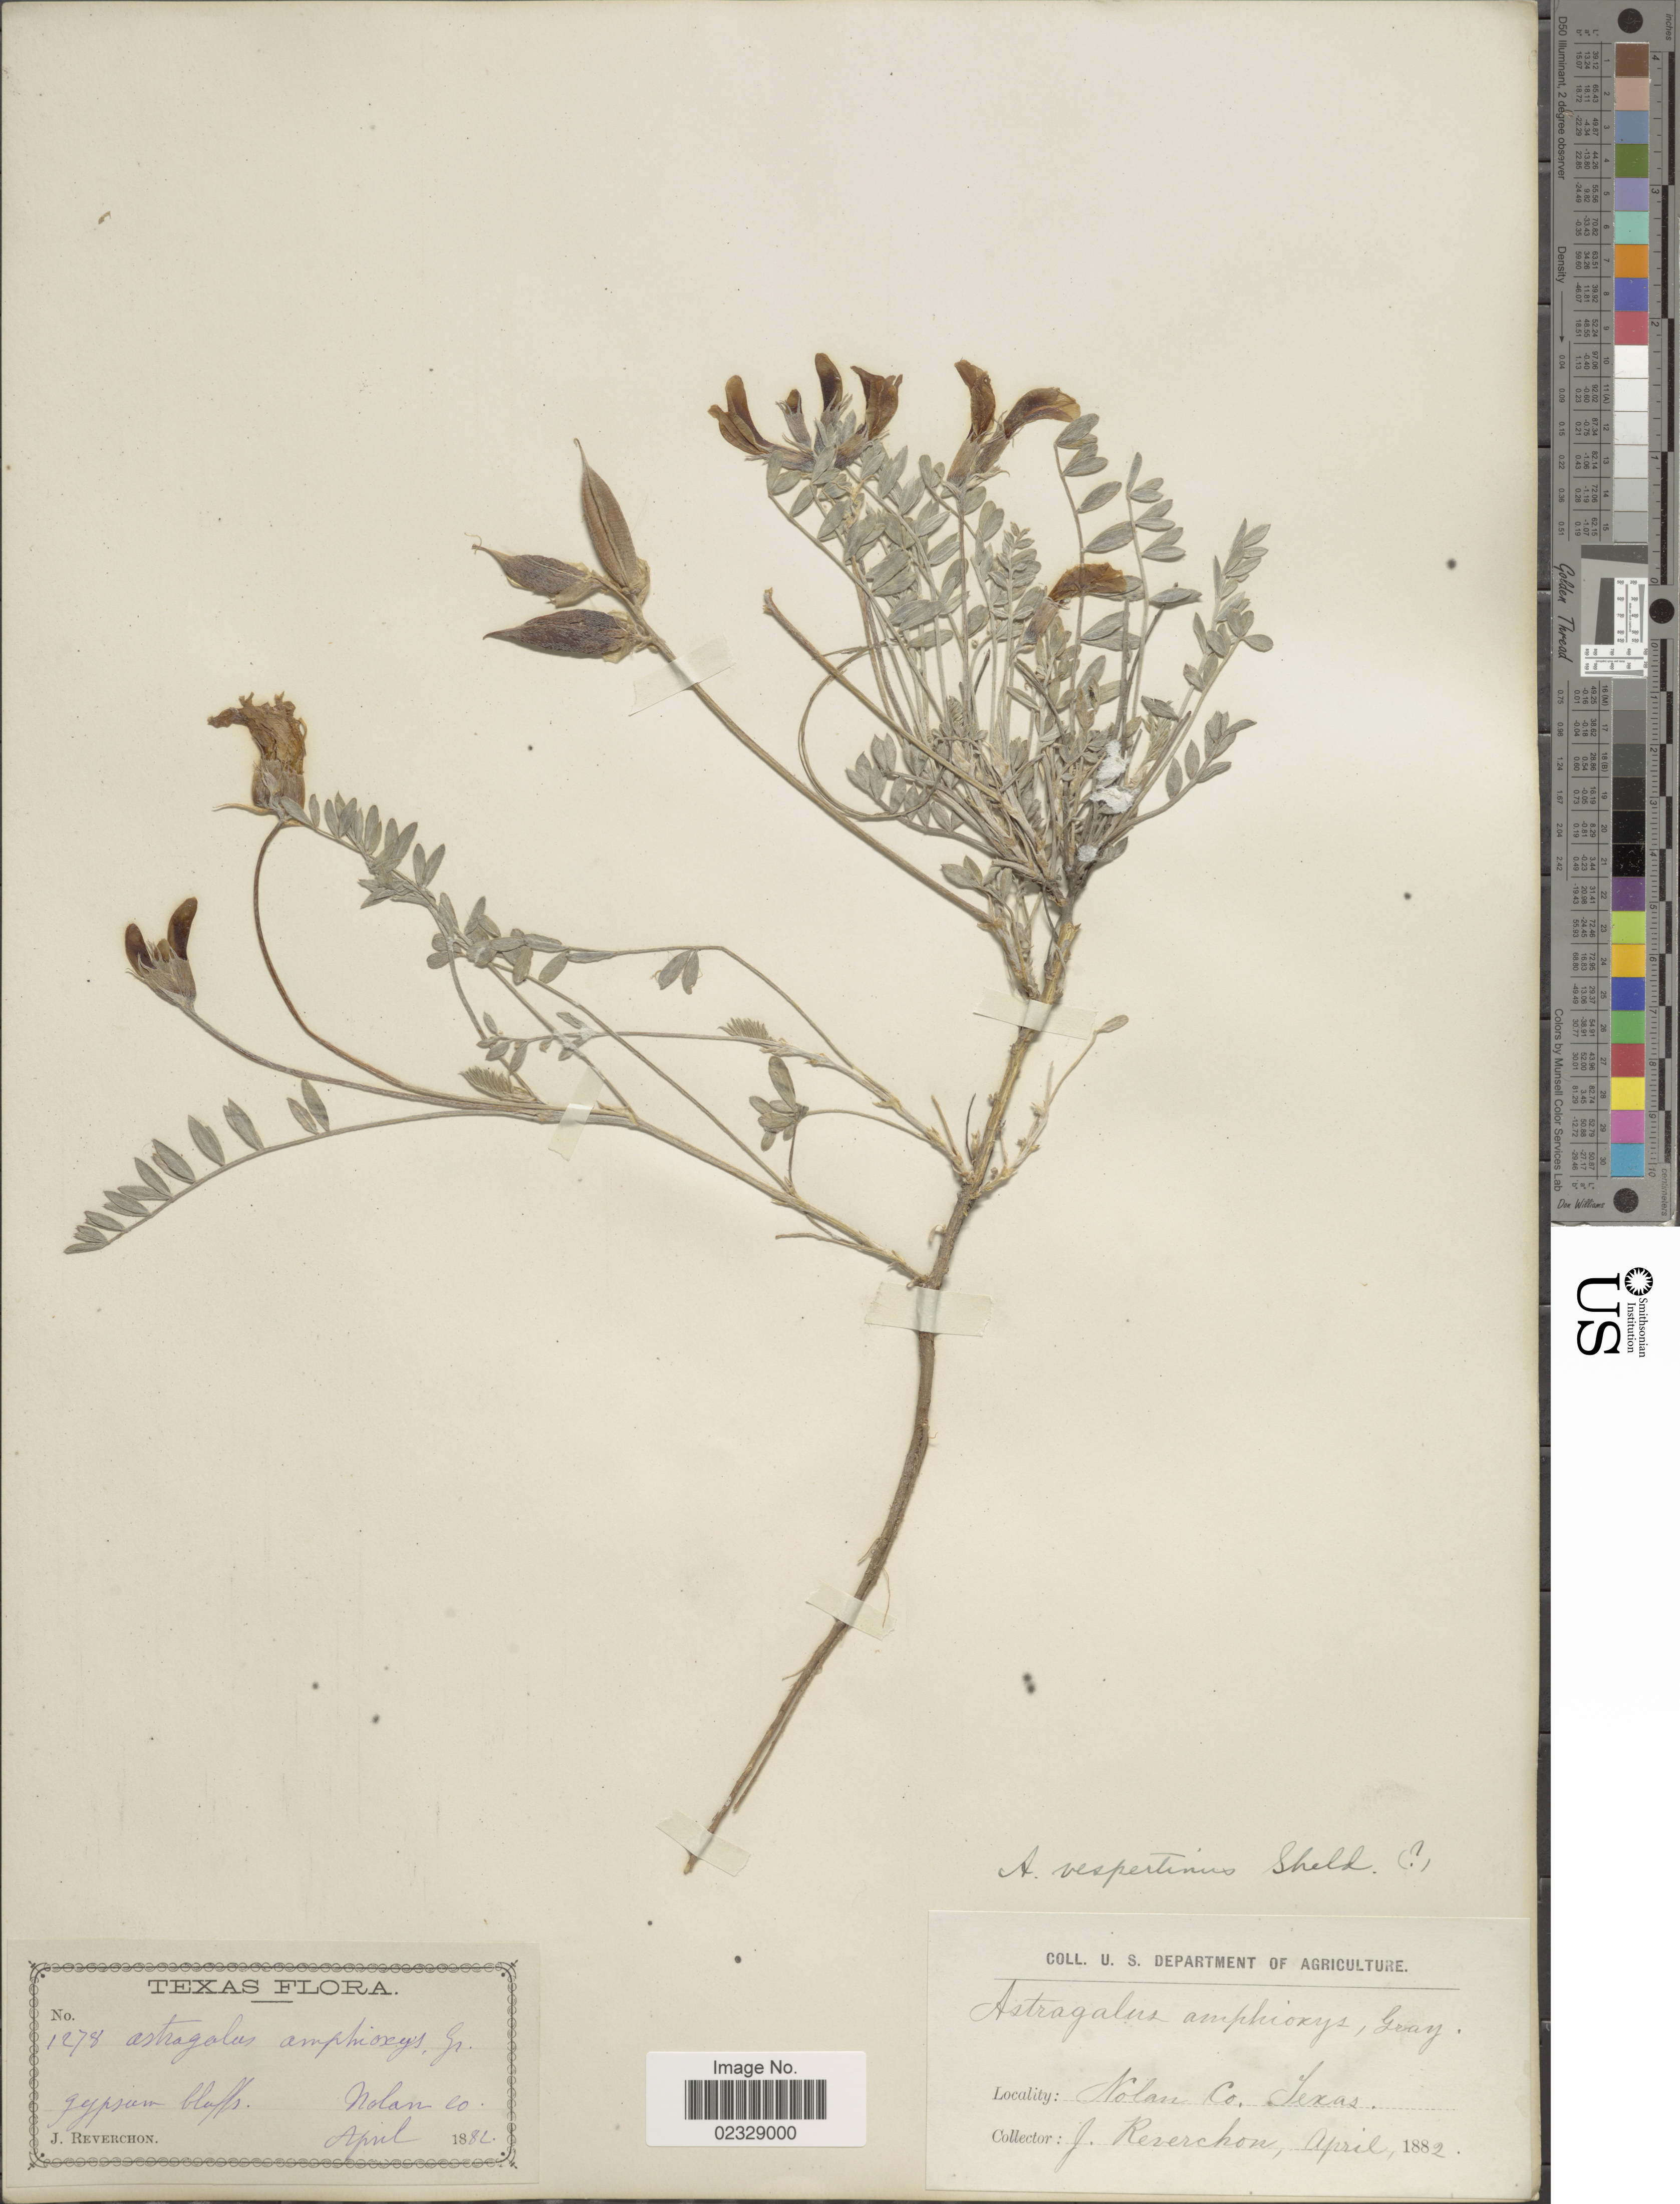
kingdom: Plantae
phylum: Tracheophyta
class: Magnoliopsida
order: Fabales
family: Fabaceae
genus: Astragalus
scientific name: Astragalus vespertinus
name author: E. Sheld.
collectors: J. Reverchon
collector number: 1278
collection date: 1882-04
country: United States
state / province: Texas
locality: Gypsum bluffs, Nolan Co